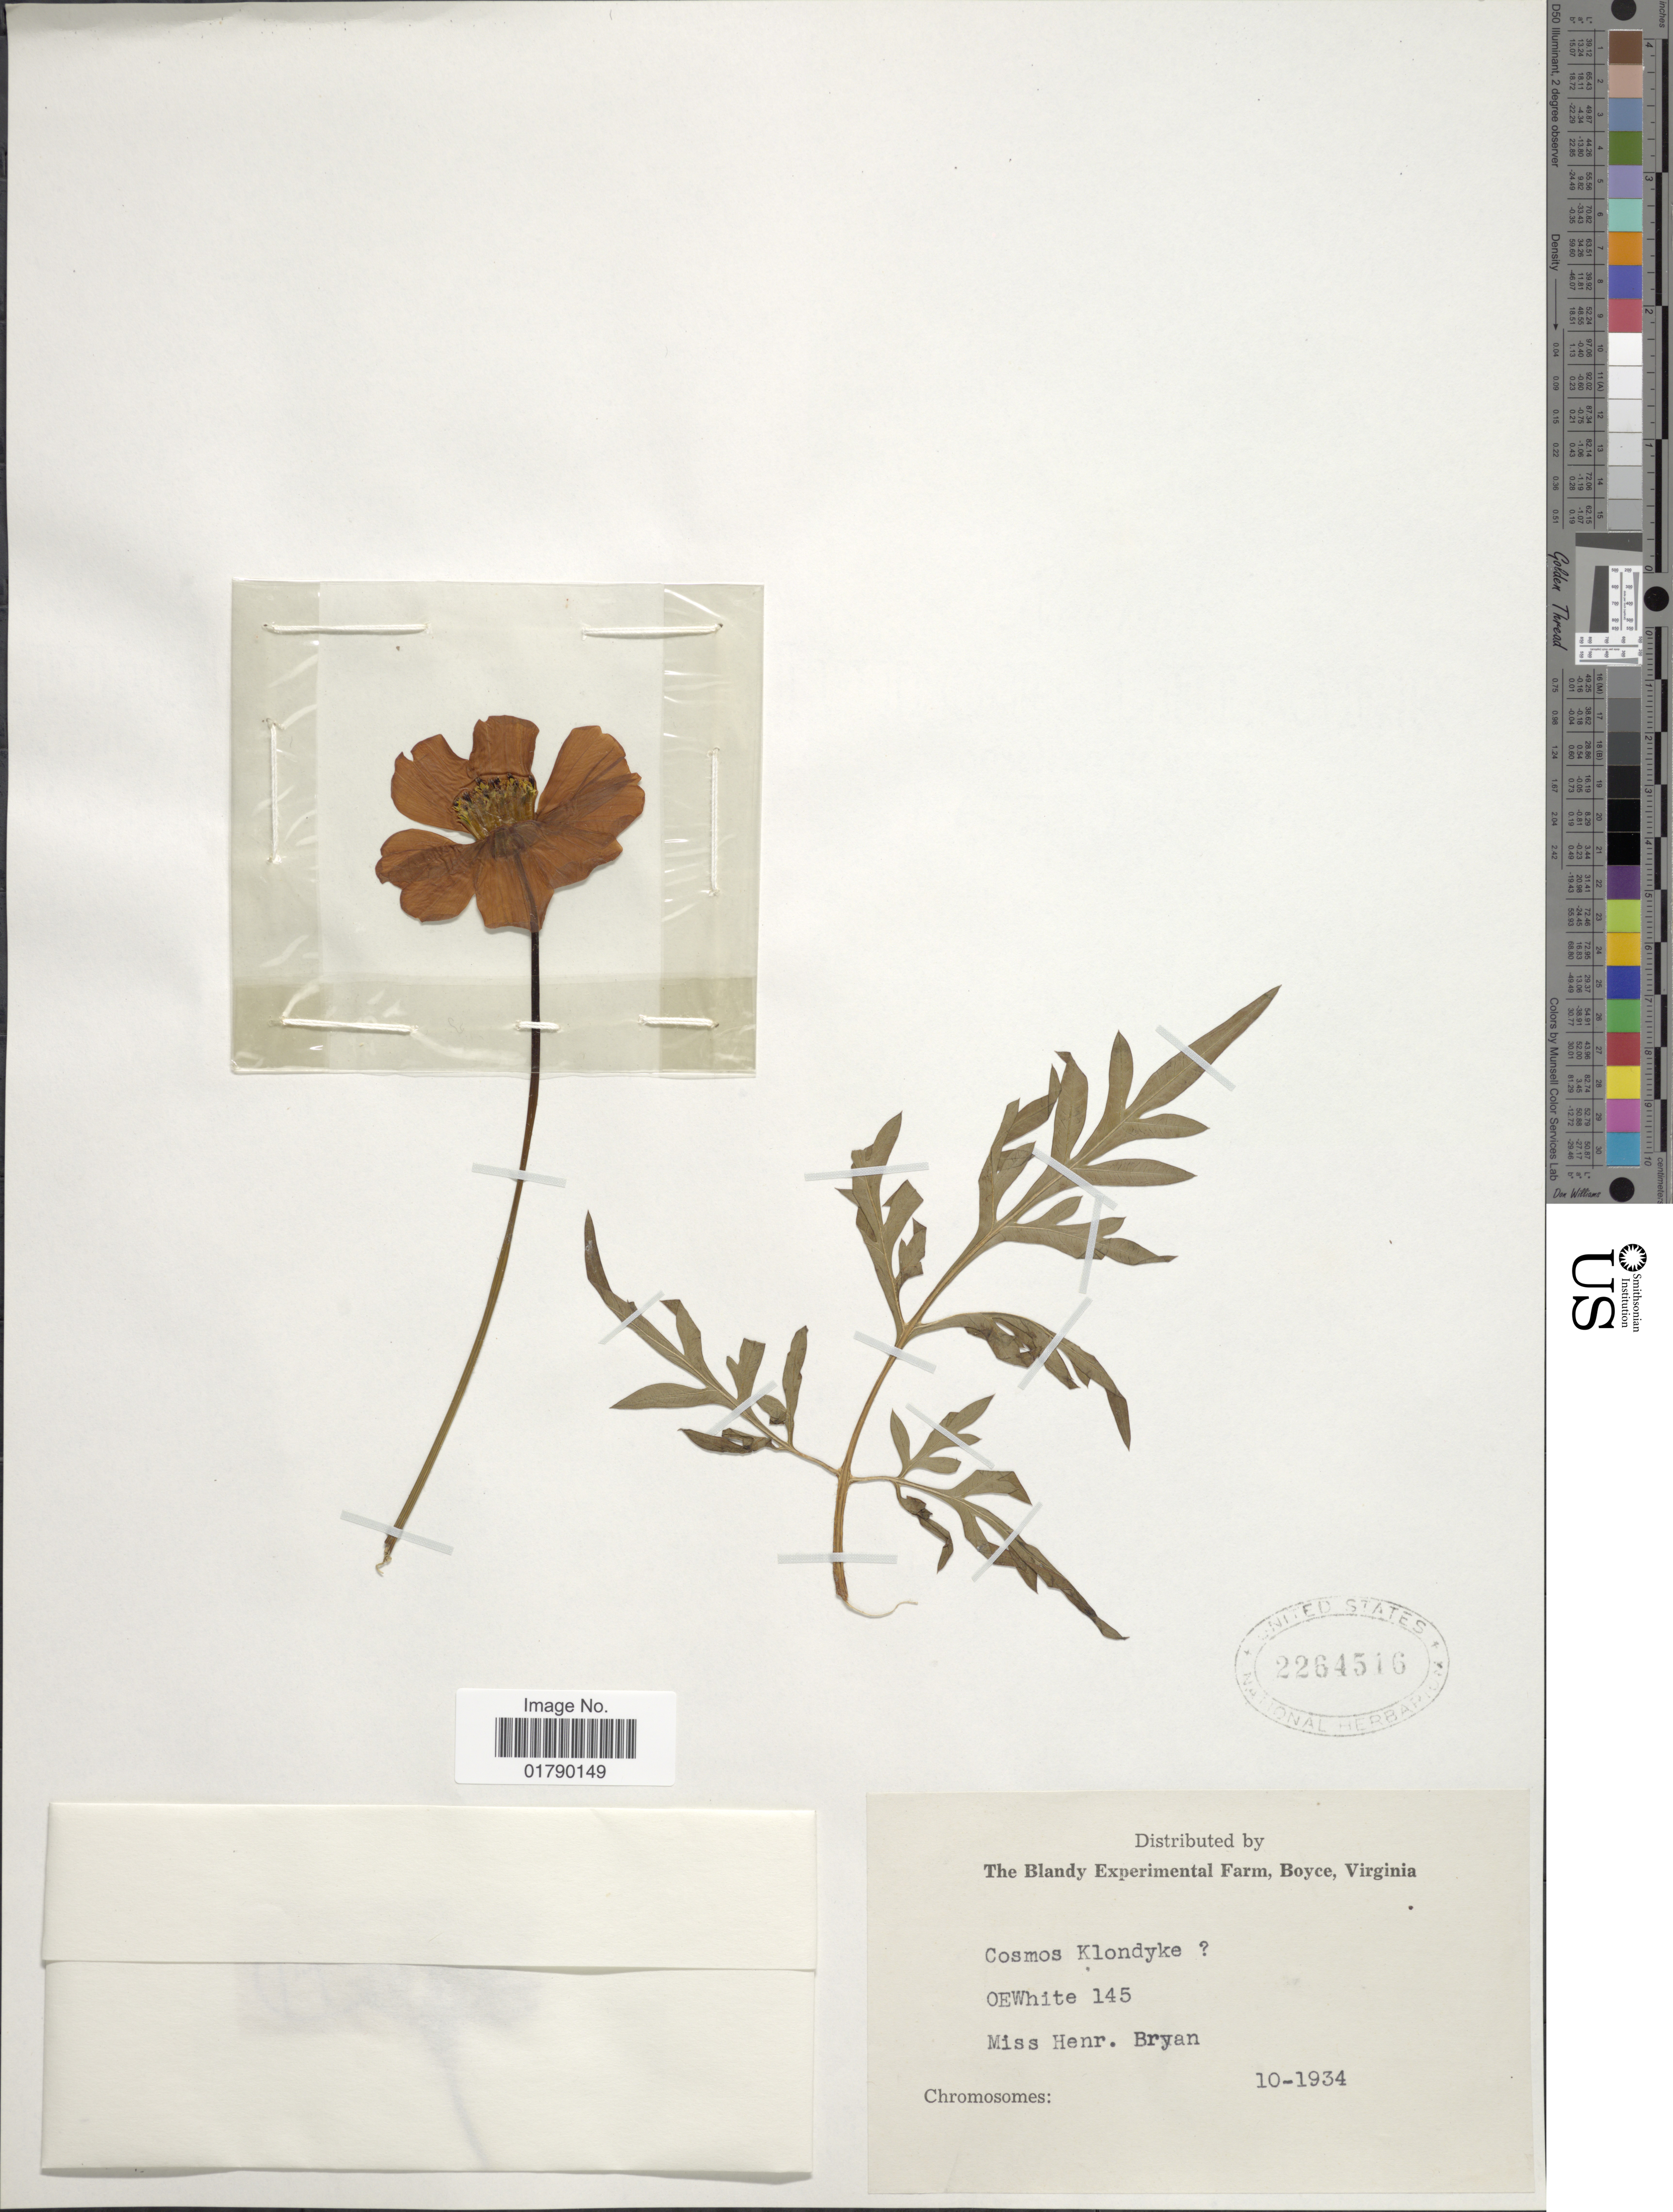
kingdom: Plantae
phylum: Tracheophyta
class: Magnoliopsida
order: Asterales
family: Asteraceae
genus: Cosmos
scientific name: Cosmos klondike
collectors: O. E. White & H. F. Bryan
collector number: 145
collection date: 1934-10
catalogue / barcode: US 2264516